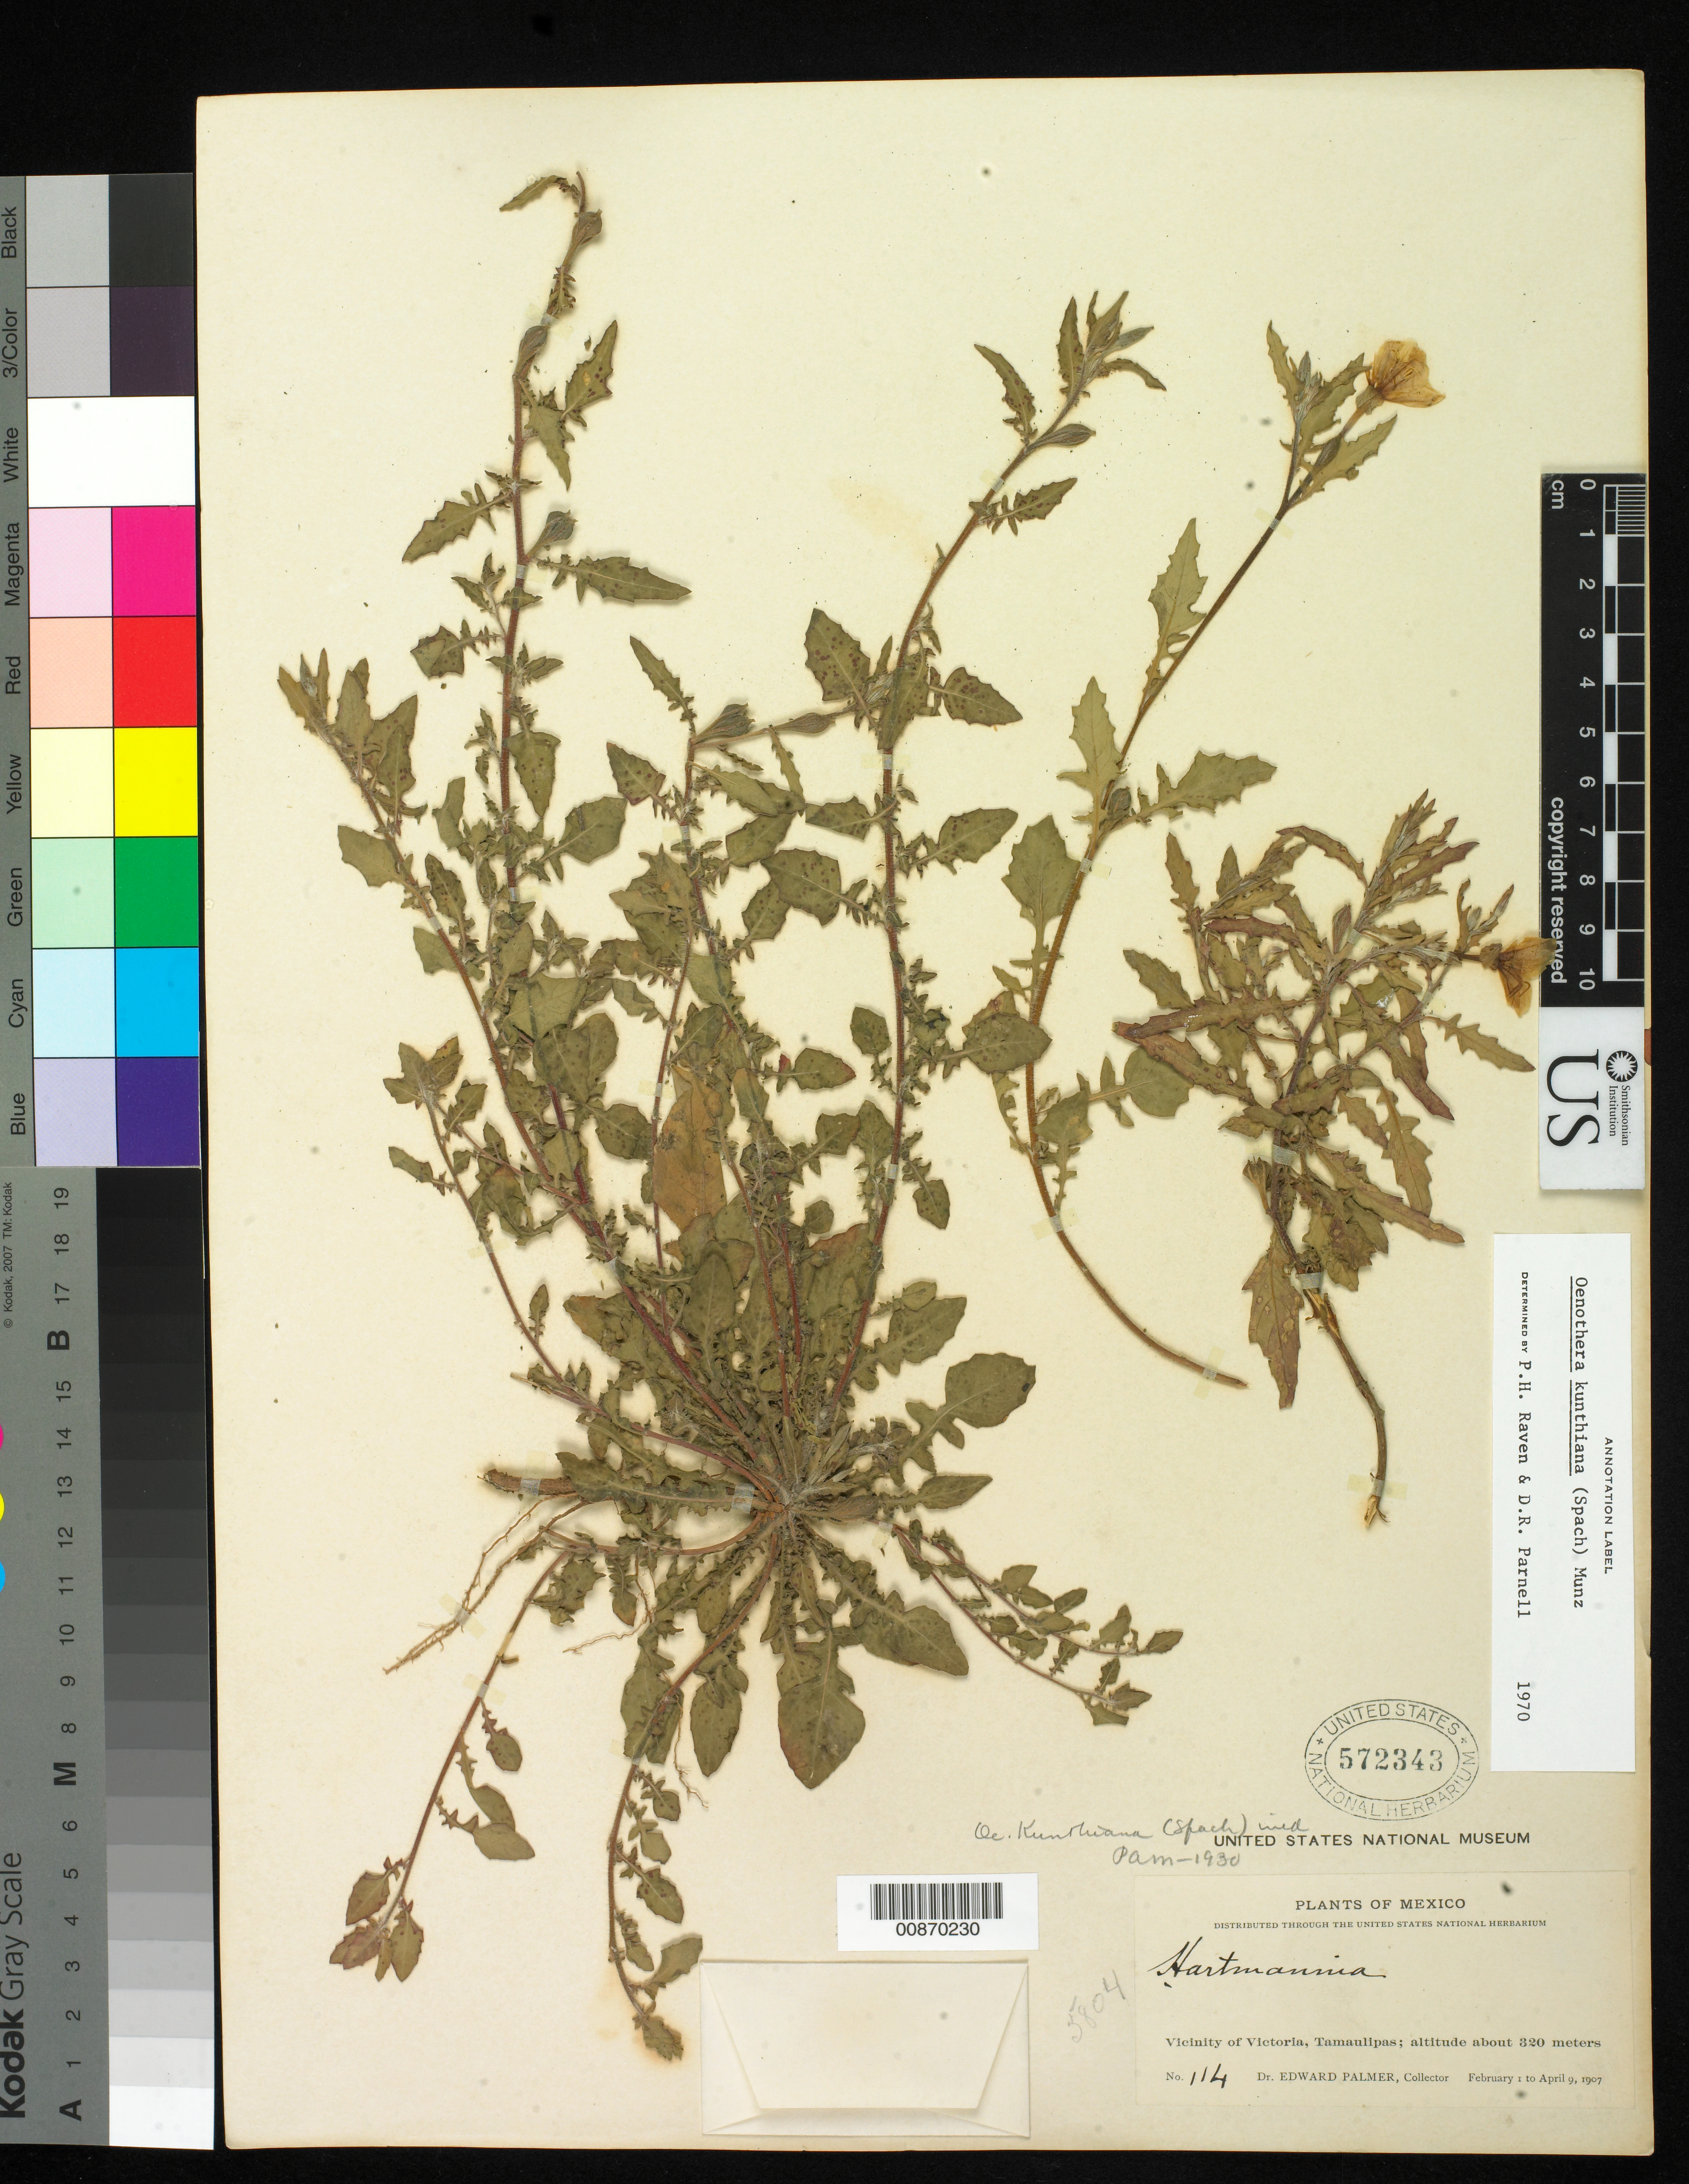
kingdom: Plantae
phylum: Tracheophyta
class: Magnoliopsida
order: Myrtales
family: Onagraceae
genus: Oenothera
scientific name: Oenothera kunthiana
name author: (Spach) Munz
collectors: E. Palmer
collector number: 114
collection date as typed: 01 Feb 1907 to 09 Apr 1907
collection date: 1907-02-01/1907-04-09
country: Mexico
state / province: Tamaulipas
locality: Vicinity of Victoria.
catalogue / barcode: US 572343